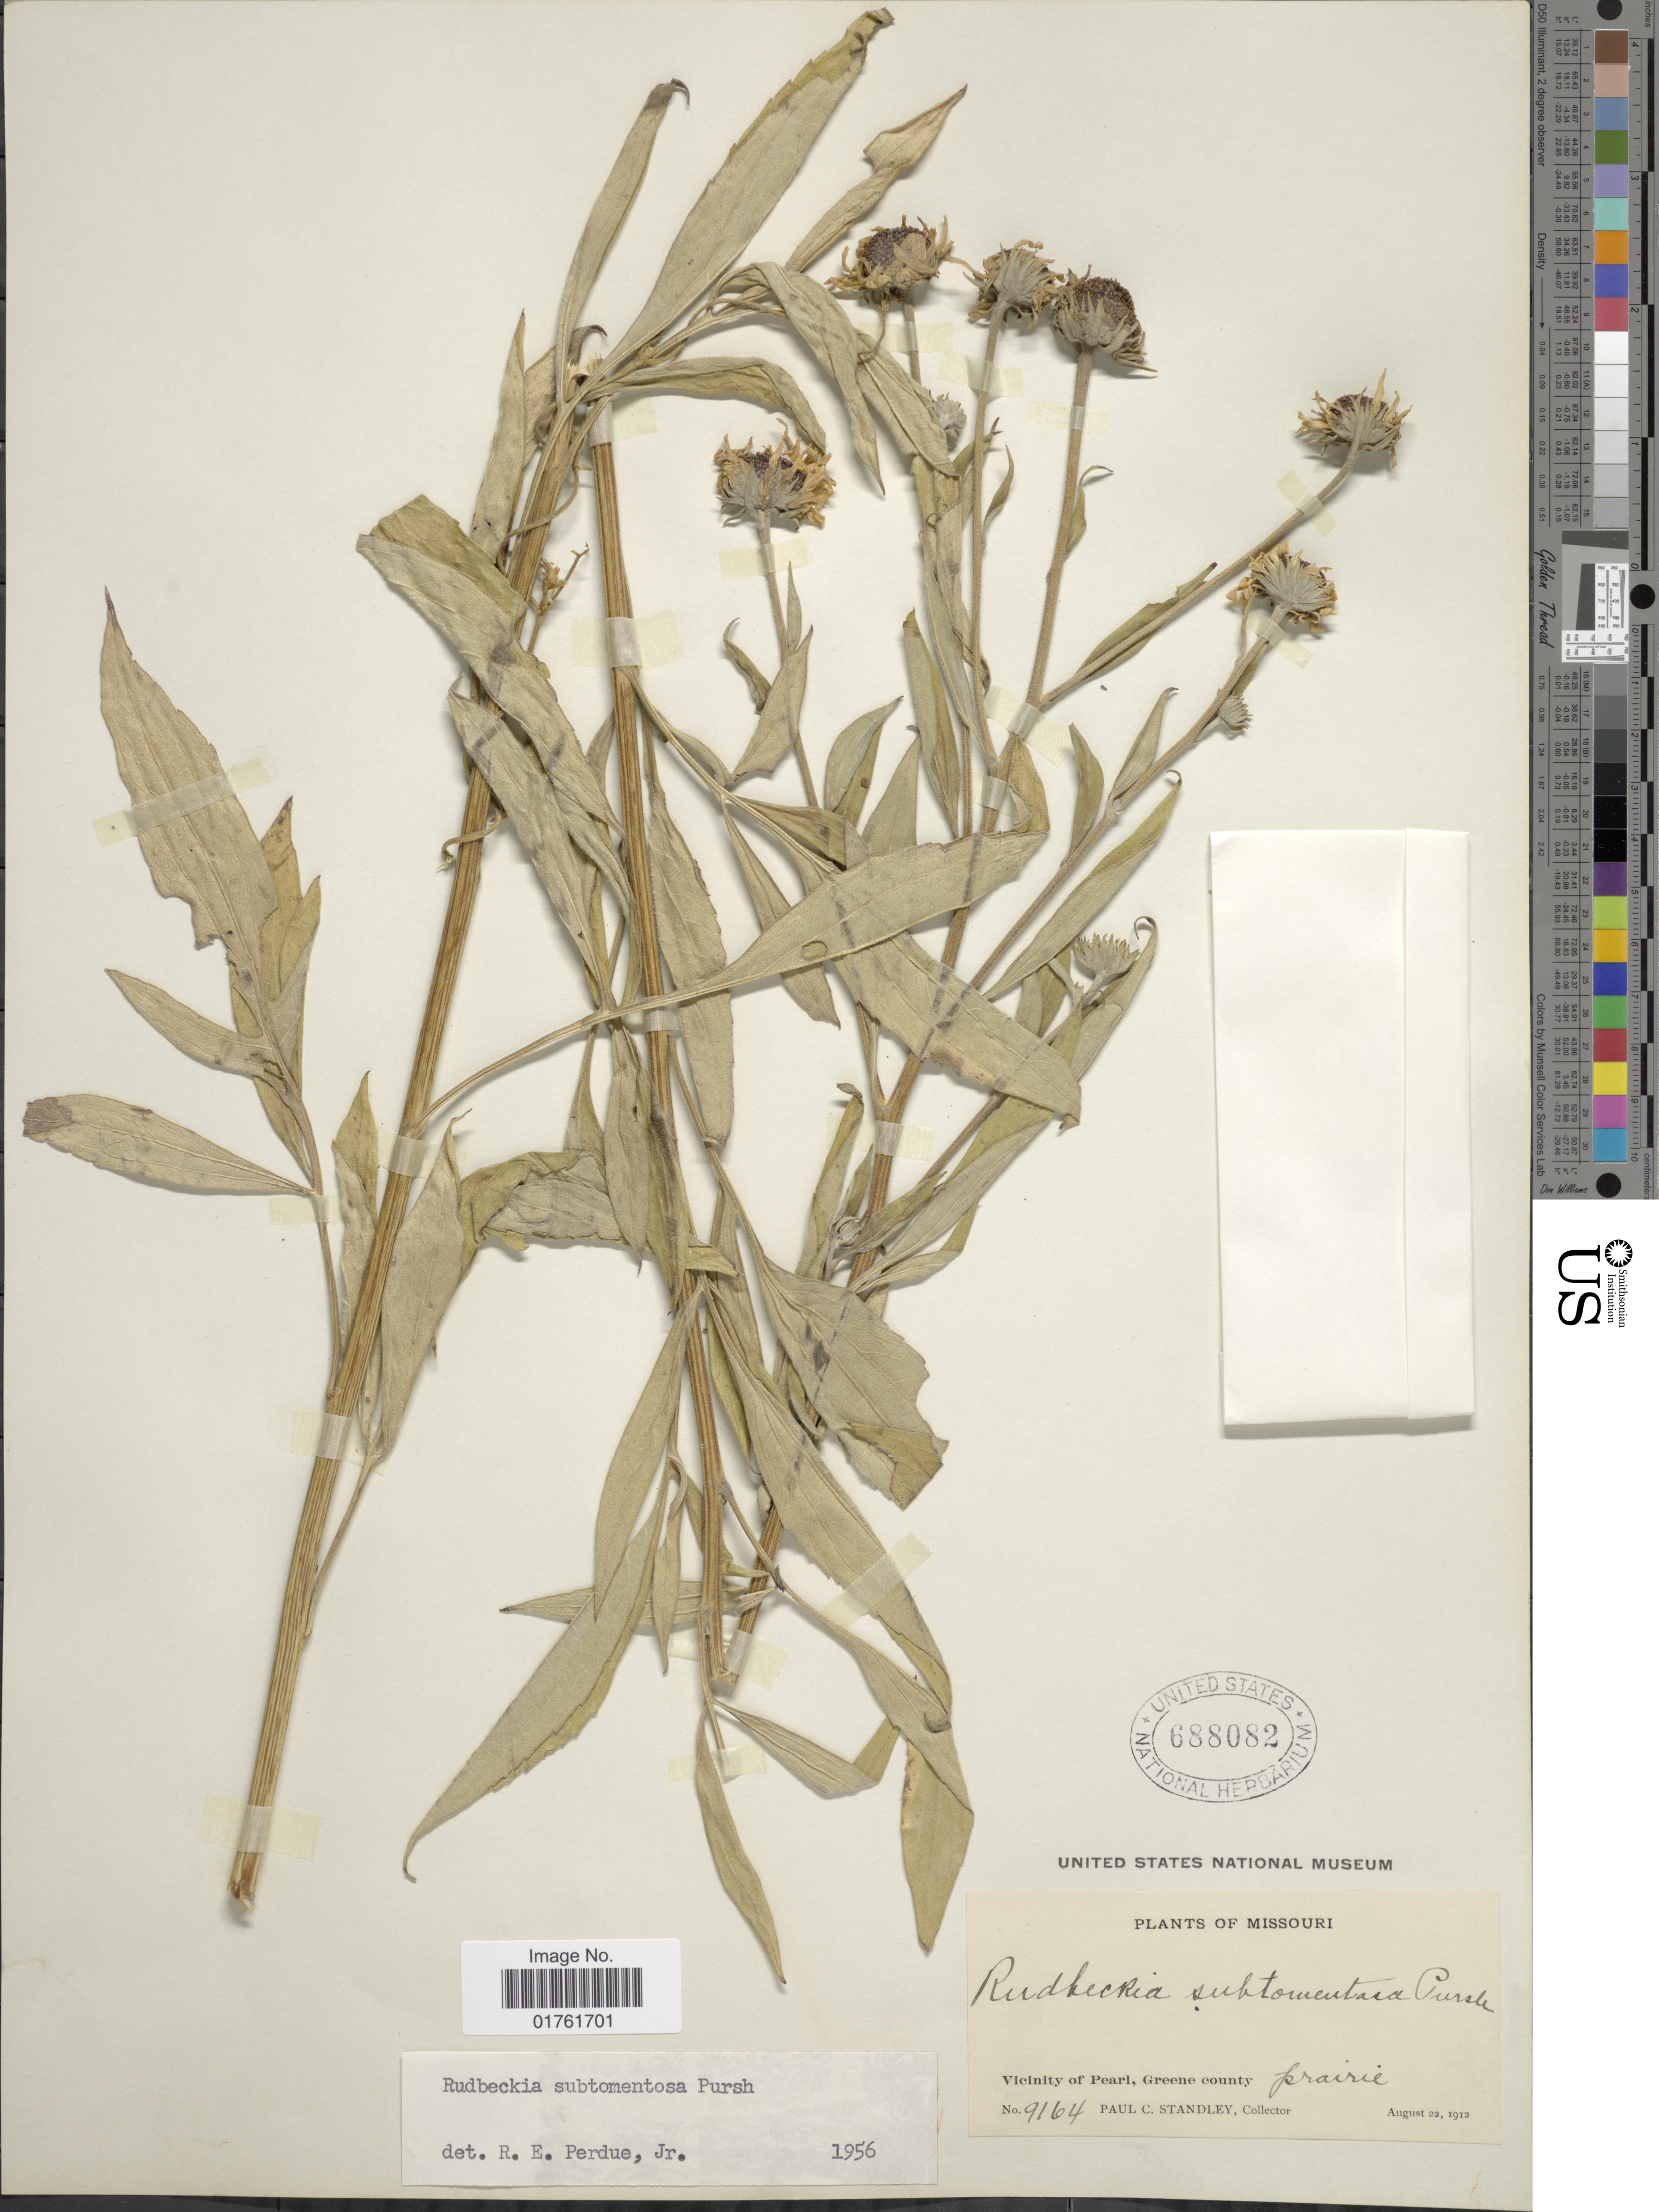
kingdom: Plantae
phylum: Tracheophyta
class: Magnoliopsida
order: Asterales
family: Asteraceae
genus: Rudbeckia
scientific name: Rudbeckia subtomentosa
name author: Pursh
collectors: P. C. Standley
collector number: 9164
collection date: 1912-08-22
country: United States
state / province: Missouri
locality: Vicinity of Pearl, Green County, prairie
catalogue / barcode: US 688082